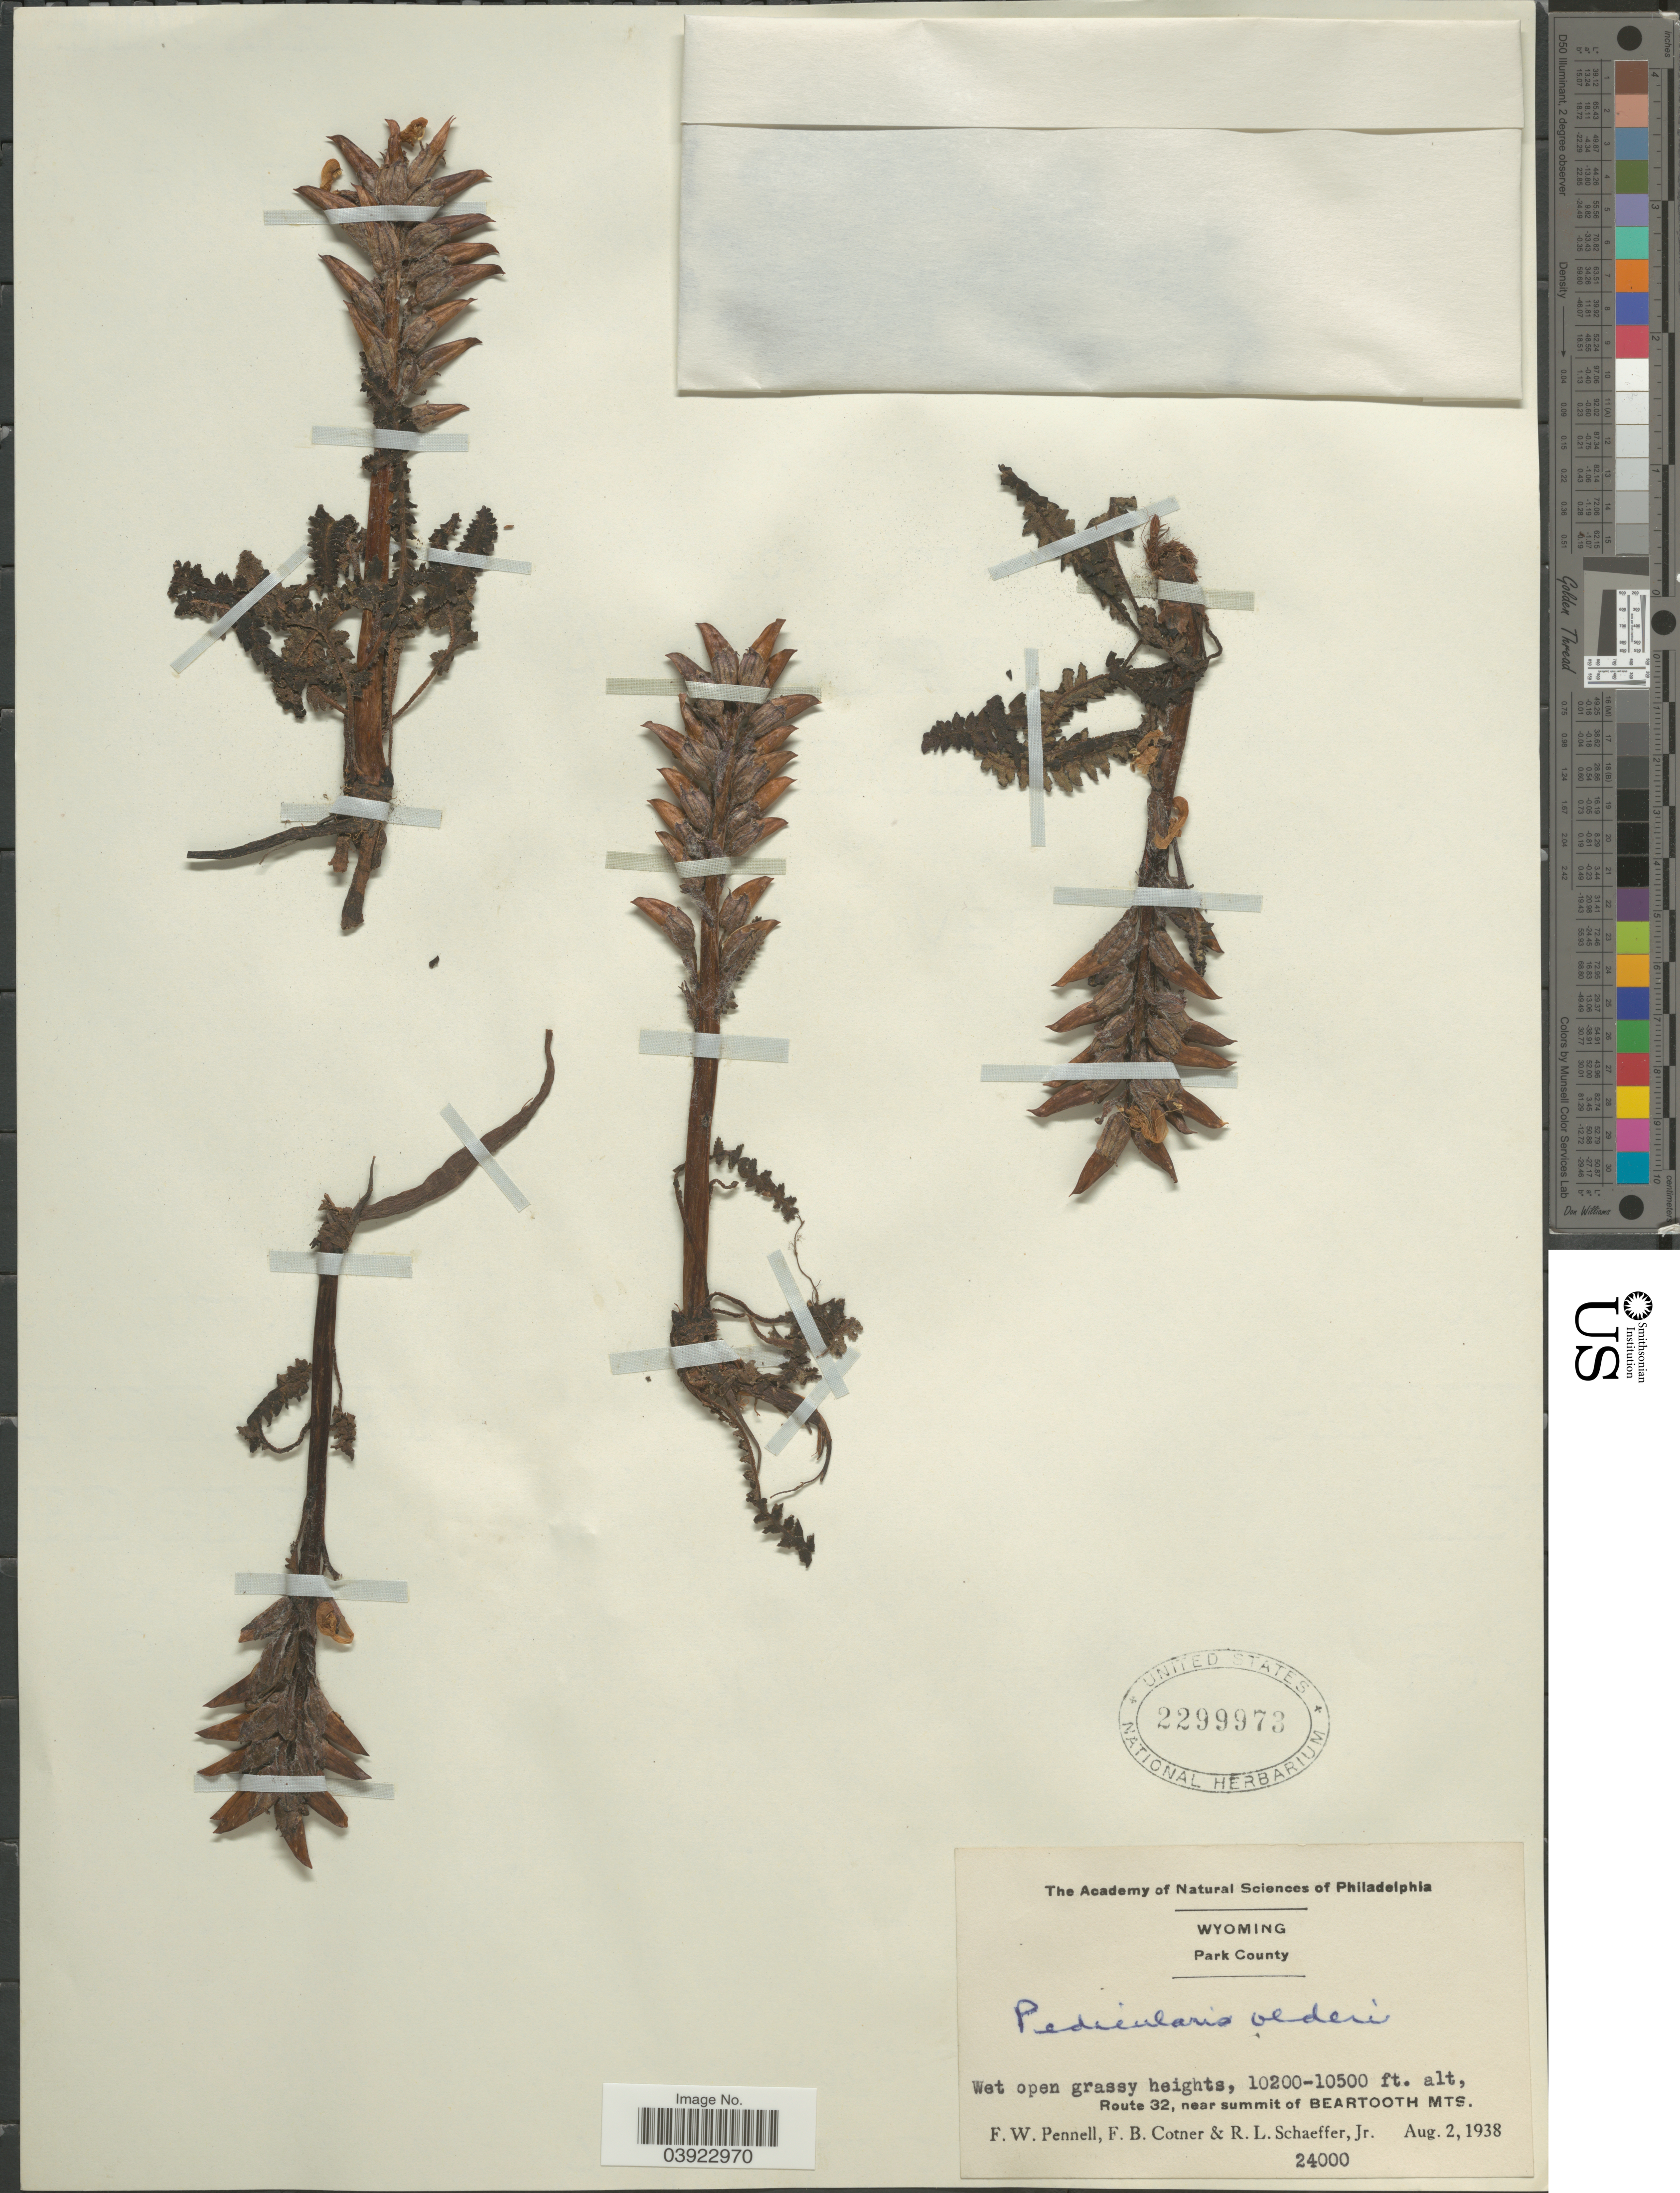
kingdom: Plantae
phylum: Tracheophyta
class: Magnoliopsida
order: Lamiales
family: Orobanchaceae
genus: Pedicularis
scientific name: Pedicularis oederi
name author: Vahl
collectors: F. W. Pennell, F. Cotner & R. L. Schaeffer Jr.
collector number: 24000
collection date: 1938-08-02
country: United States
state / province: Wyoming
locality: Park County. Route 32, near summit of Beartooth Mts.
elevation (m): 3109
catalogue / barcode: US 2299972